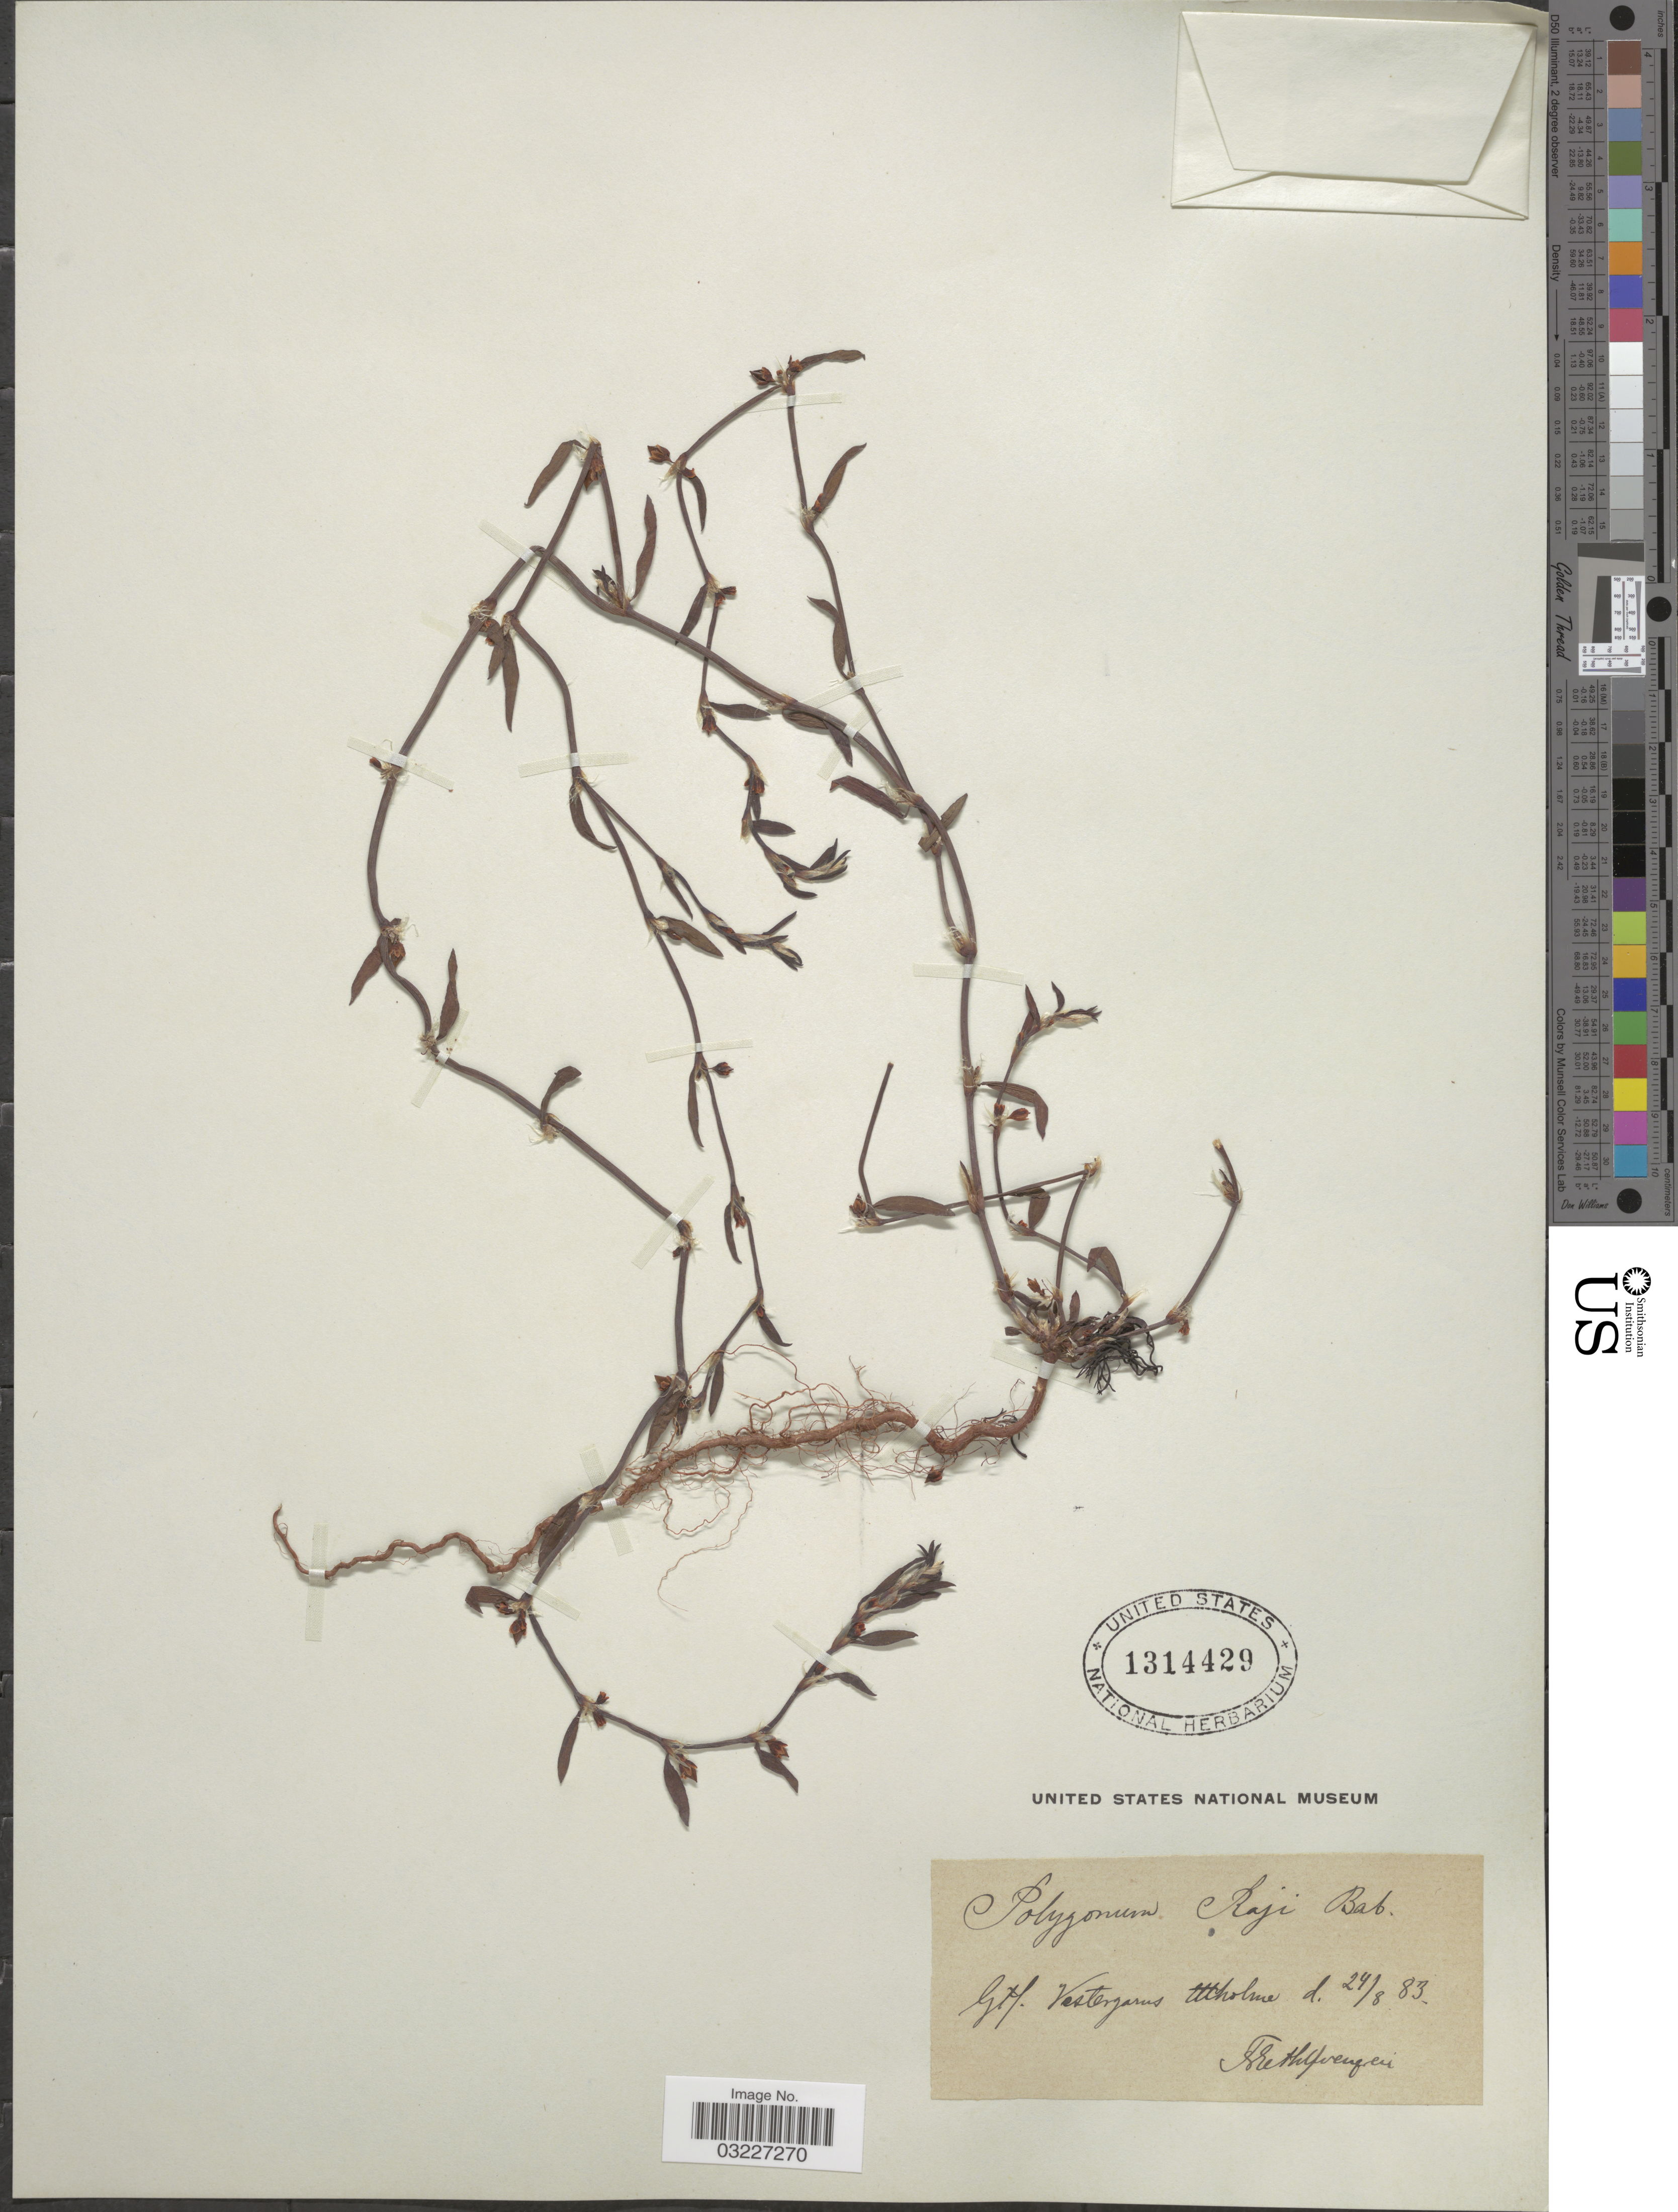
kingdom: Plantae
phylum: Tracheophyta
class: Magnoliopsida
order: Caryophyllales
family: Polygonaceae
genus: Polygonum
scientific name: Polygonum acadiense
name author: Fernald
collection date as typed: Transcribed d/m/y: 24/8/83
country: Sweden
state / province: Gotland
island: Gotland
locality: Gtl. Vestergarns Utholme I.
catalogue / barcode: US 1314429